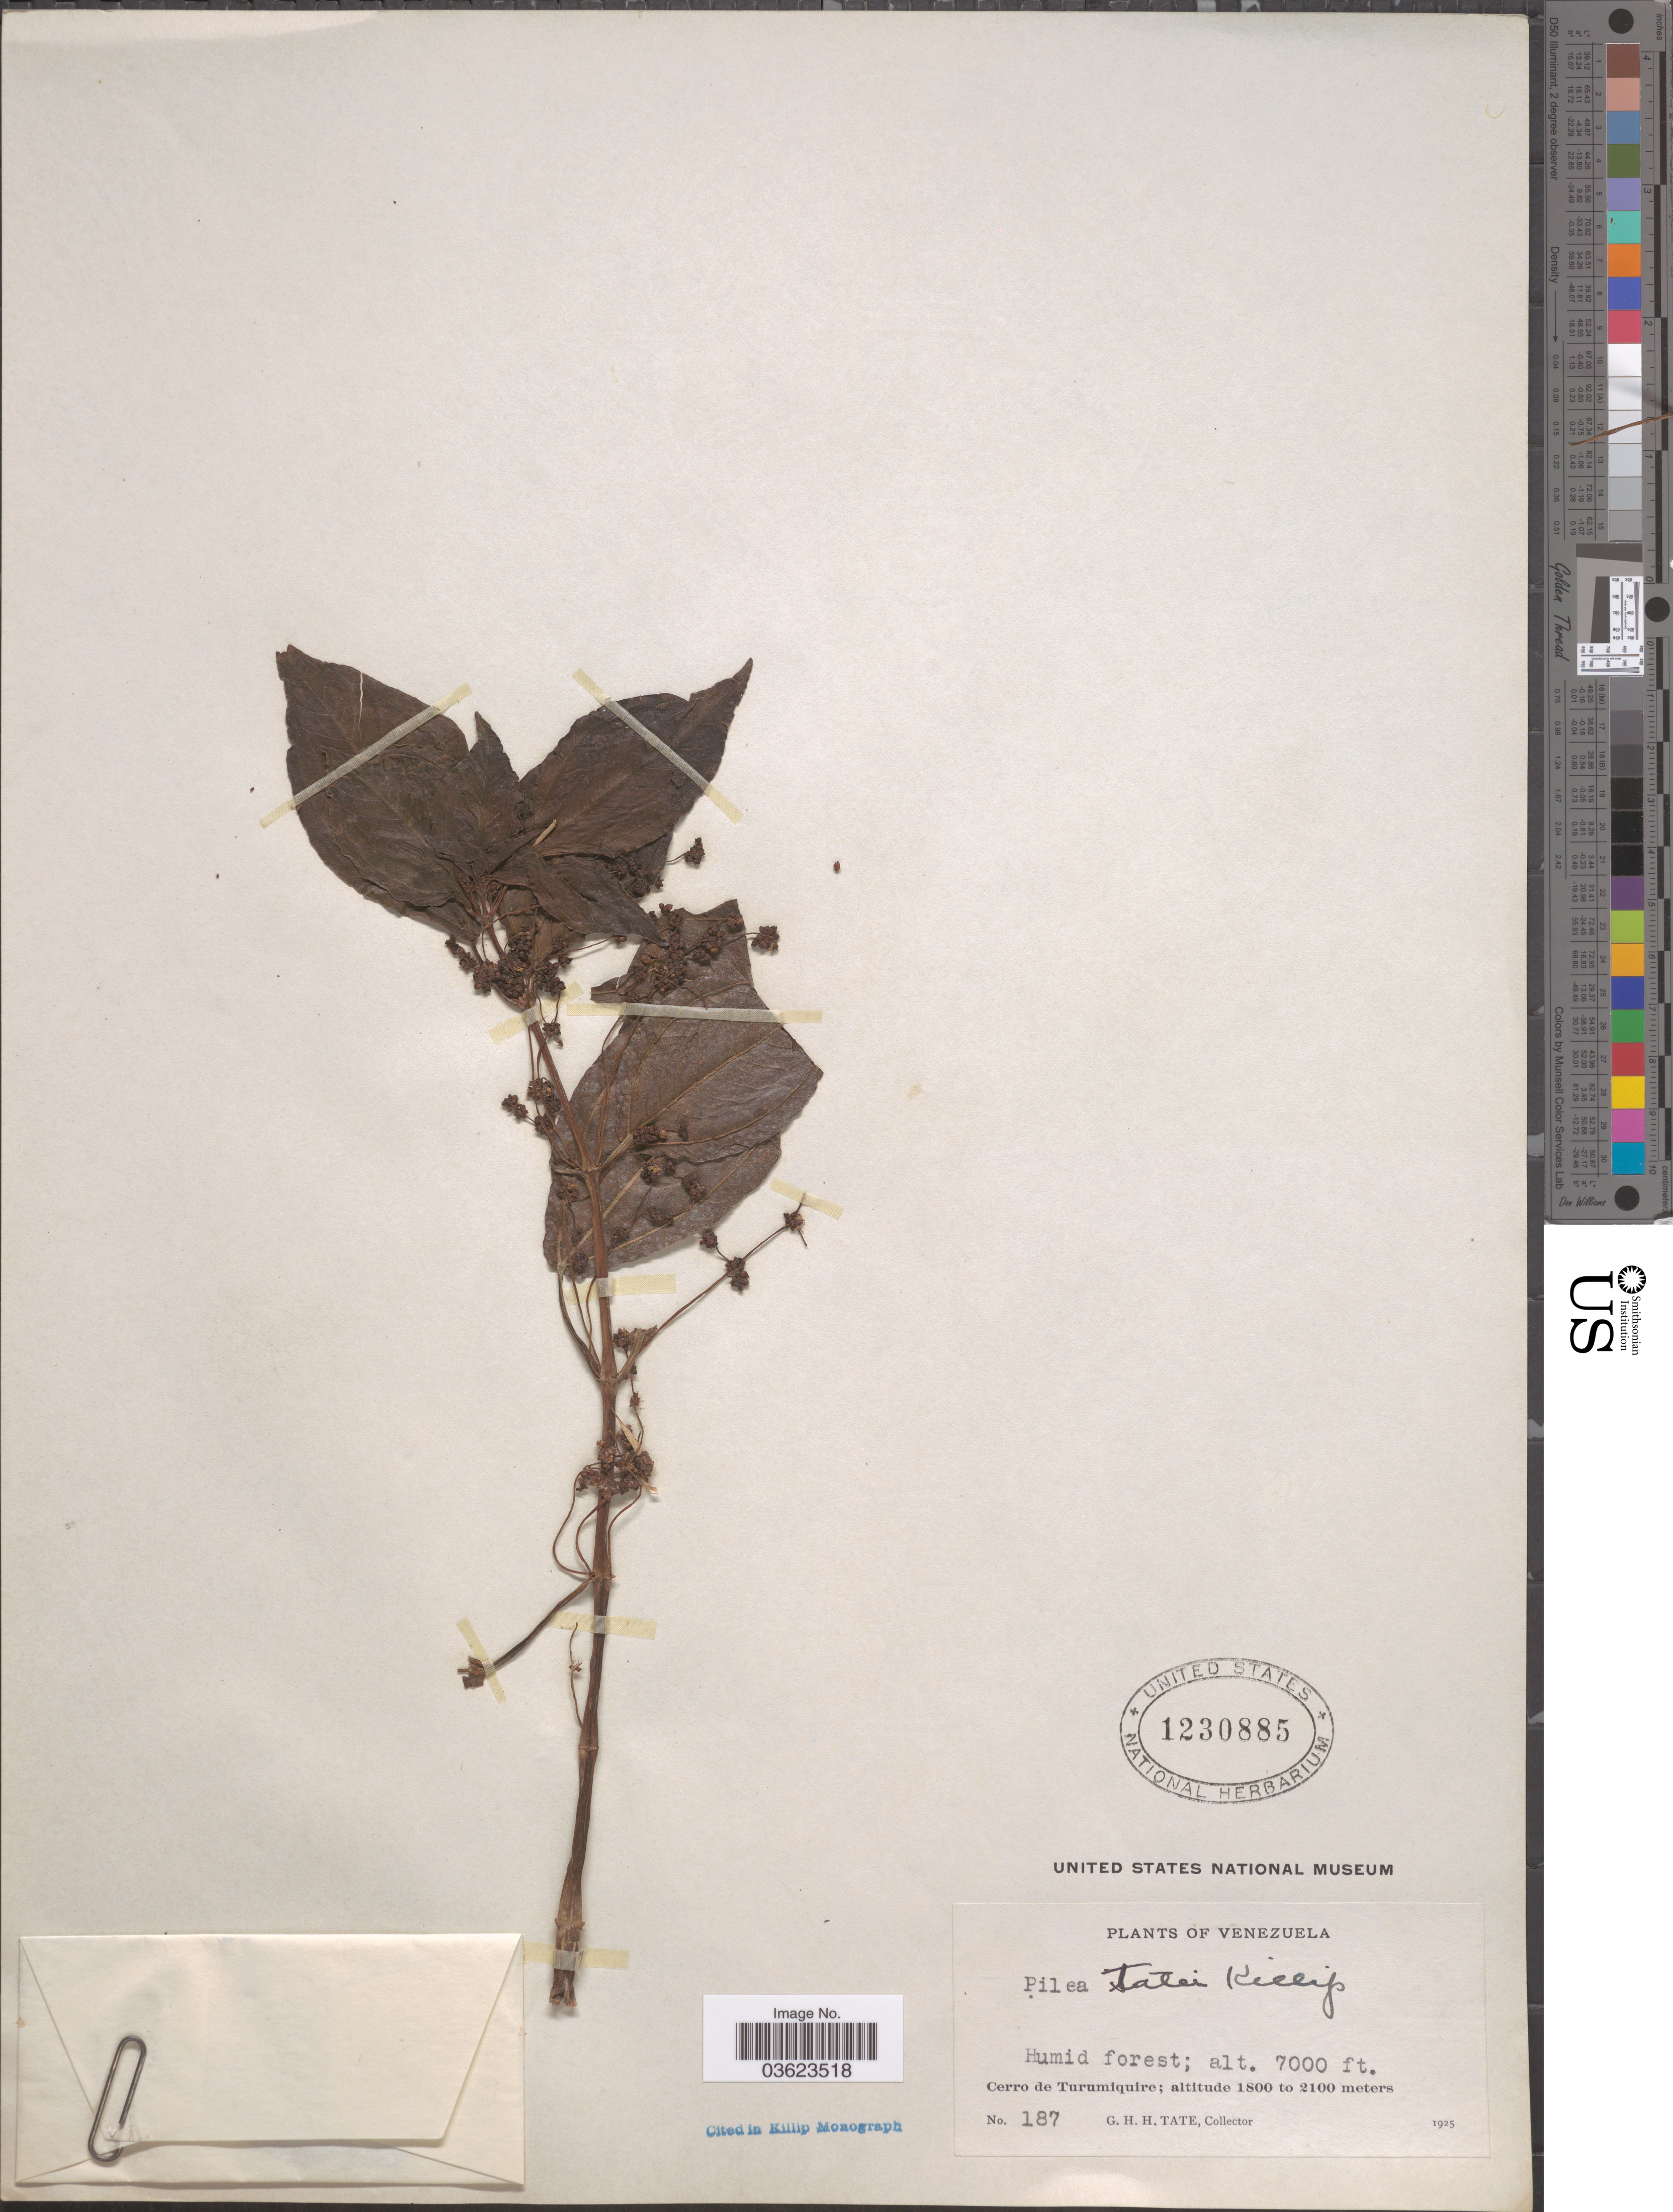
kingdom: Plantae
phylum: Tracheophyta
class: Magnoliopsida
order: Rosales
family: Urticaceae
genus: Pilea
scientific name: Pilea tatei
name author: Killip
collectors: G. H. H.Tate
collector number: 187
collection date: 1925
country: Venezuela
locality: Cerro de Turumiquire.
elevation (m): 2134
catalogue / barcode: US 1230885